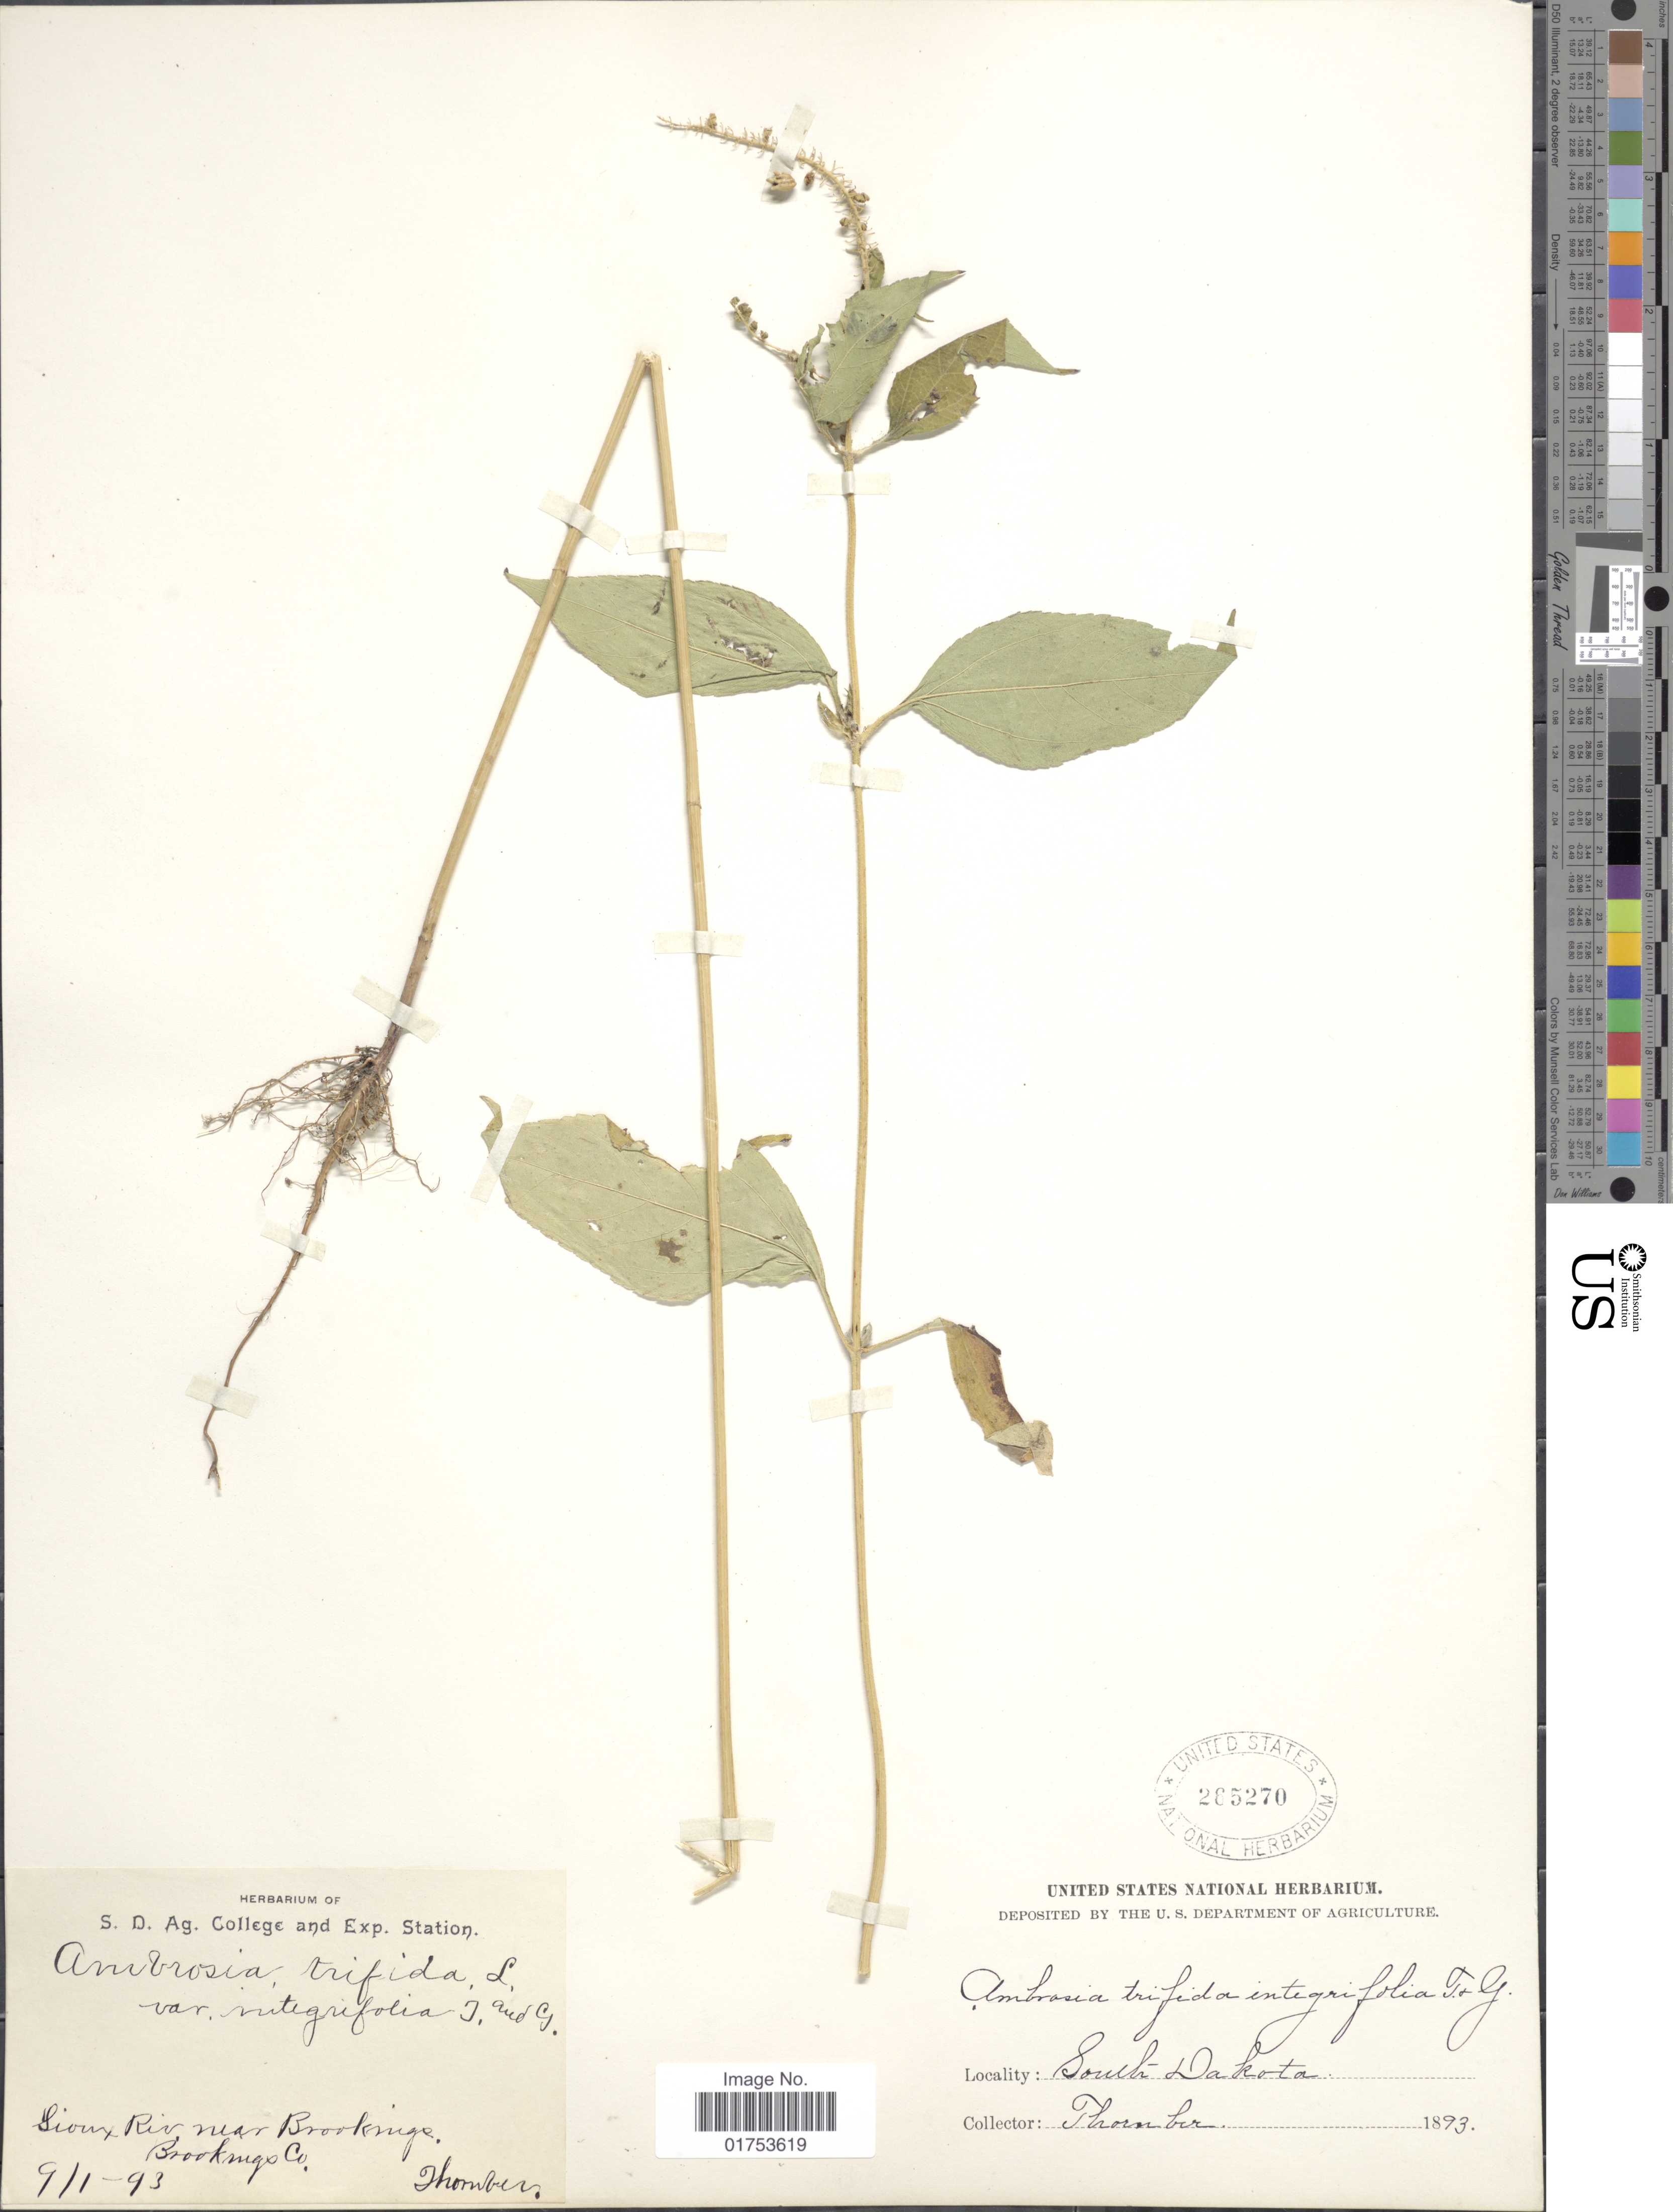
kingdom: Plantae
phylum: Tracheophyta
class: Magnoliopsida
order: Asterales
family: Asteraceae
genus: Ambrosia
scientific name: Ambrosia trifida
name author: L.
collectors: -. Thornber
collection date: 1893-09-01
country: United States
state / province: South Dakota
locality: Sioux Riv. near Brookings, Brookings Co.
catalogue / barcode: US 285270